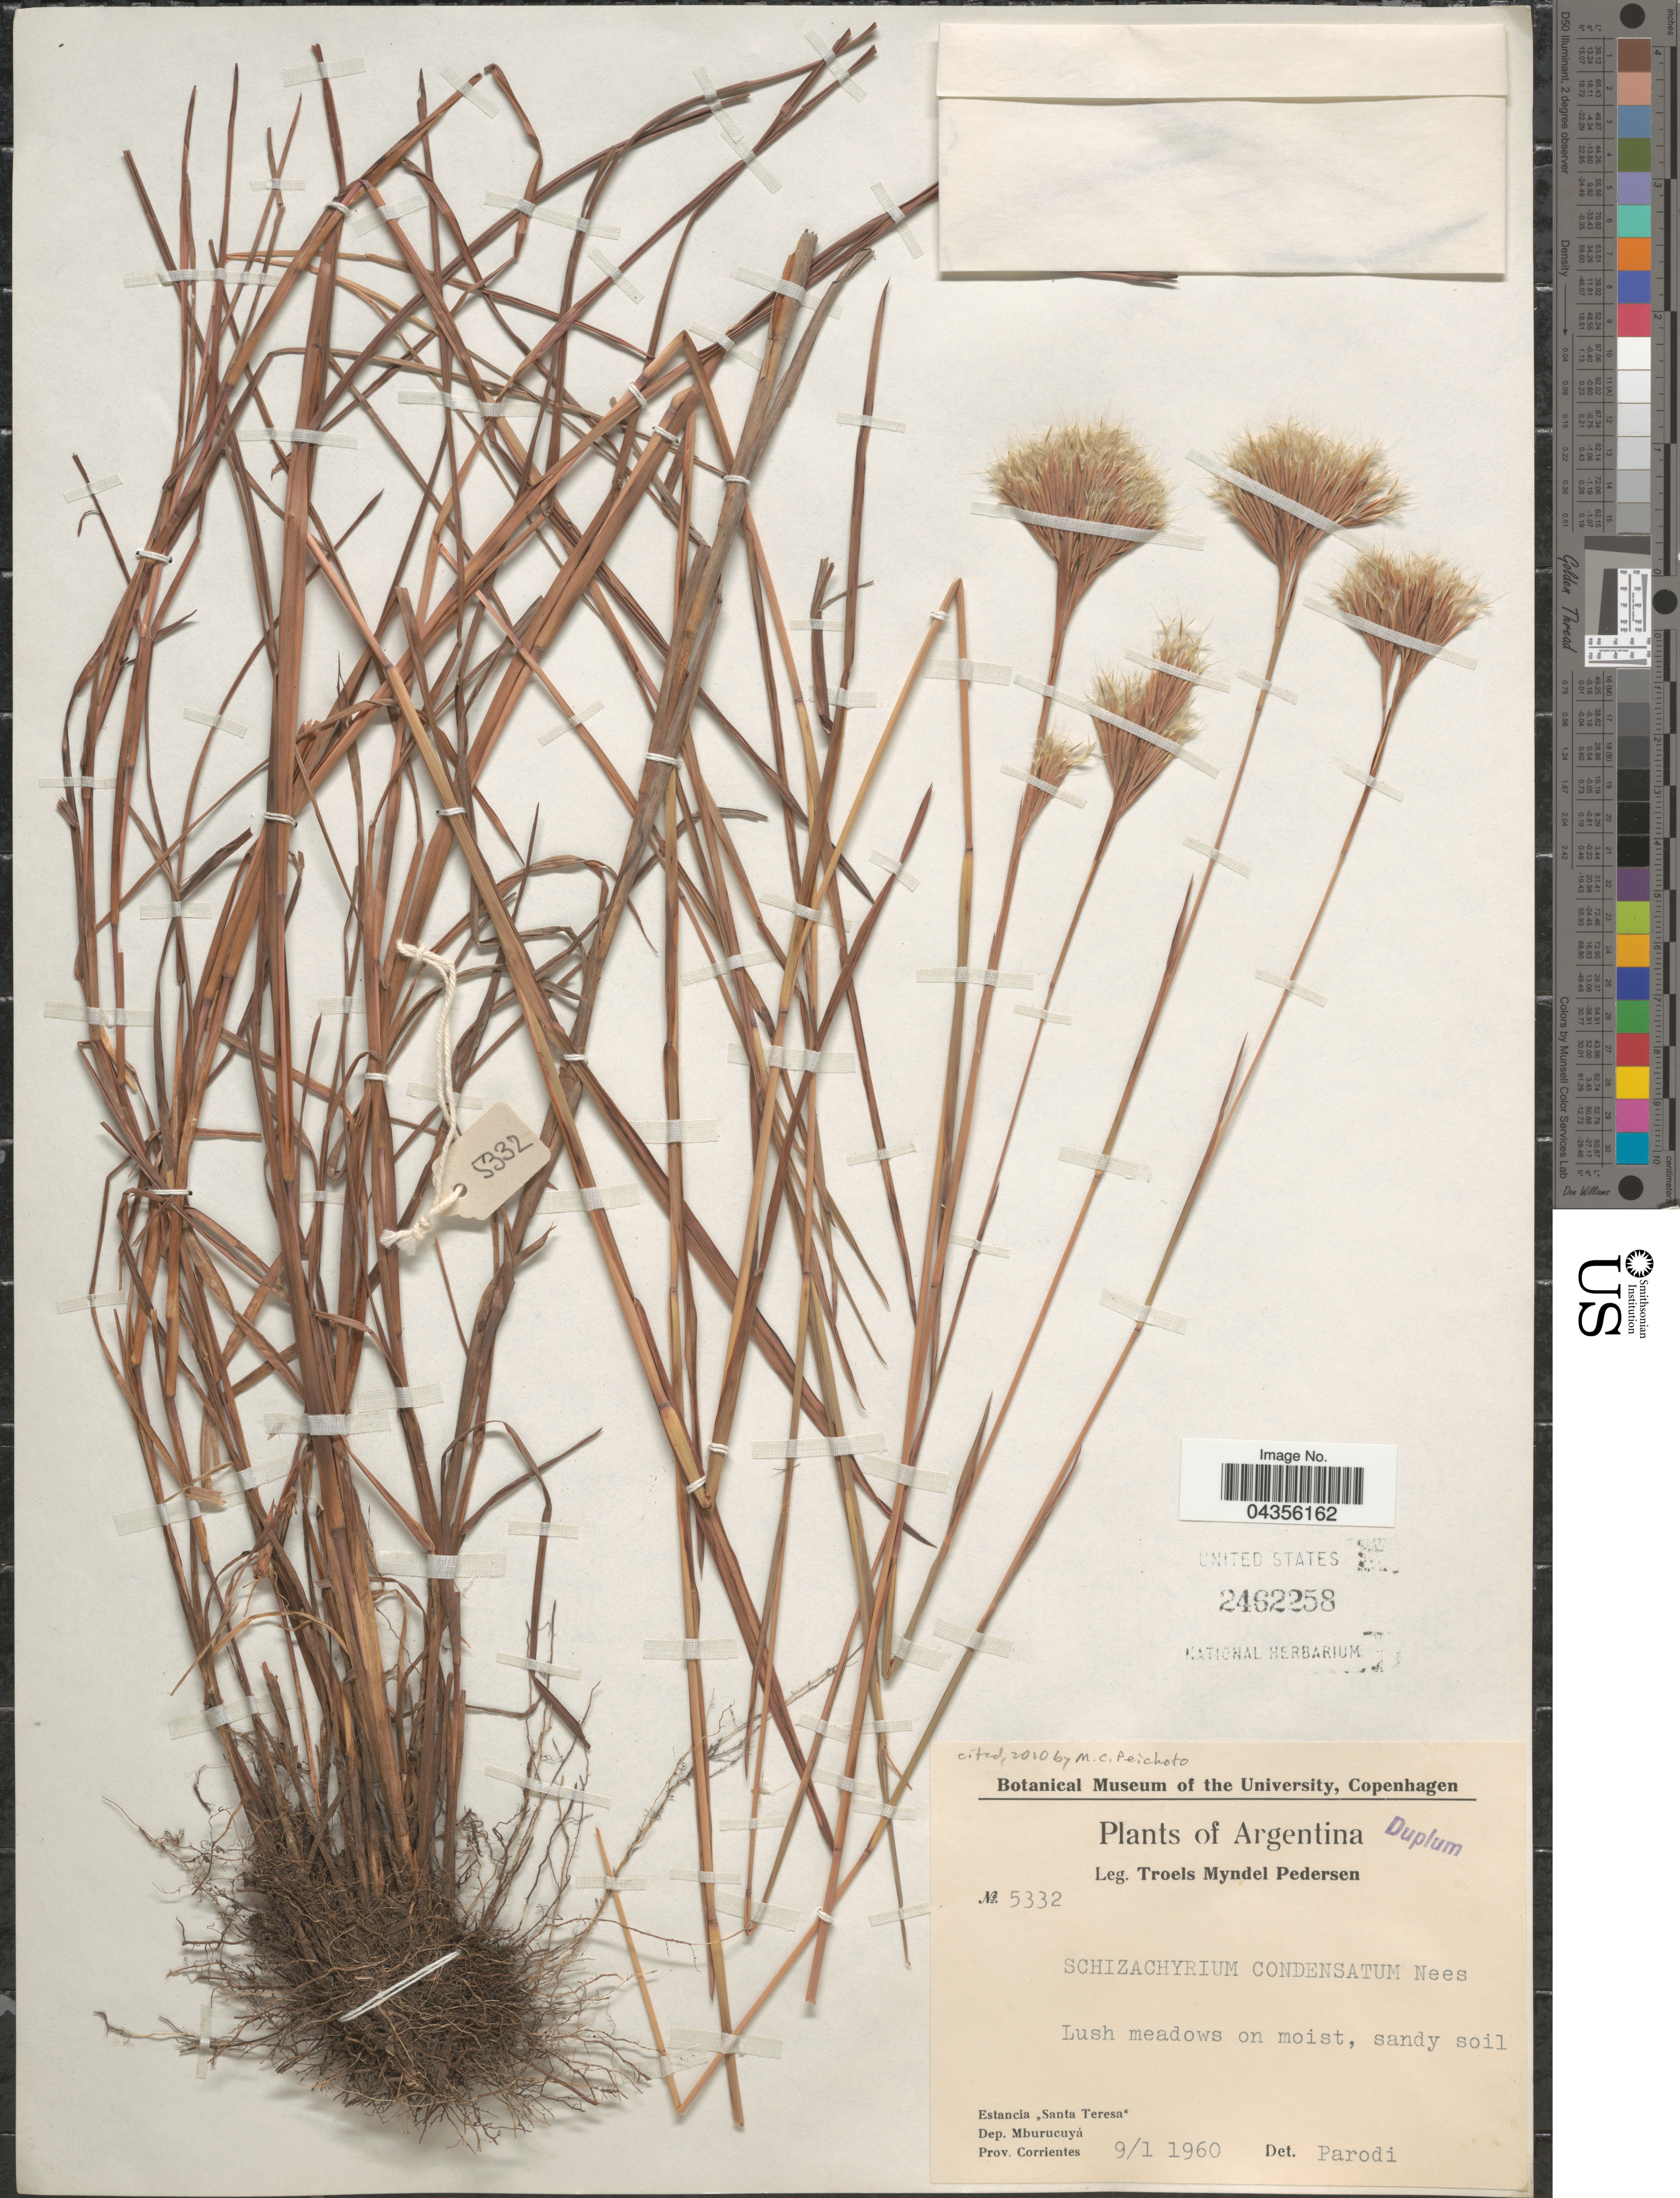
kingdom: Plantae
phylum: Tracheophyta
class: Liliopsida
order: Poales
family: Poaceae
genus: Schizachyrium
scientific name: Schizachyrium condensatum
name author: (Kunth) Nees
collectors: T. Pederson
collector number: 5332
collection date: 1960-01-09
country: Argentina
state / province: Corrientes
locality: Lush meadows on moist, sandy soil. Estancia "Santa Teresa". Dep. Mburucuyá.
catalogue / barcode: US 2462258